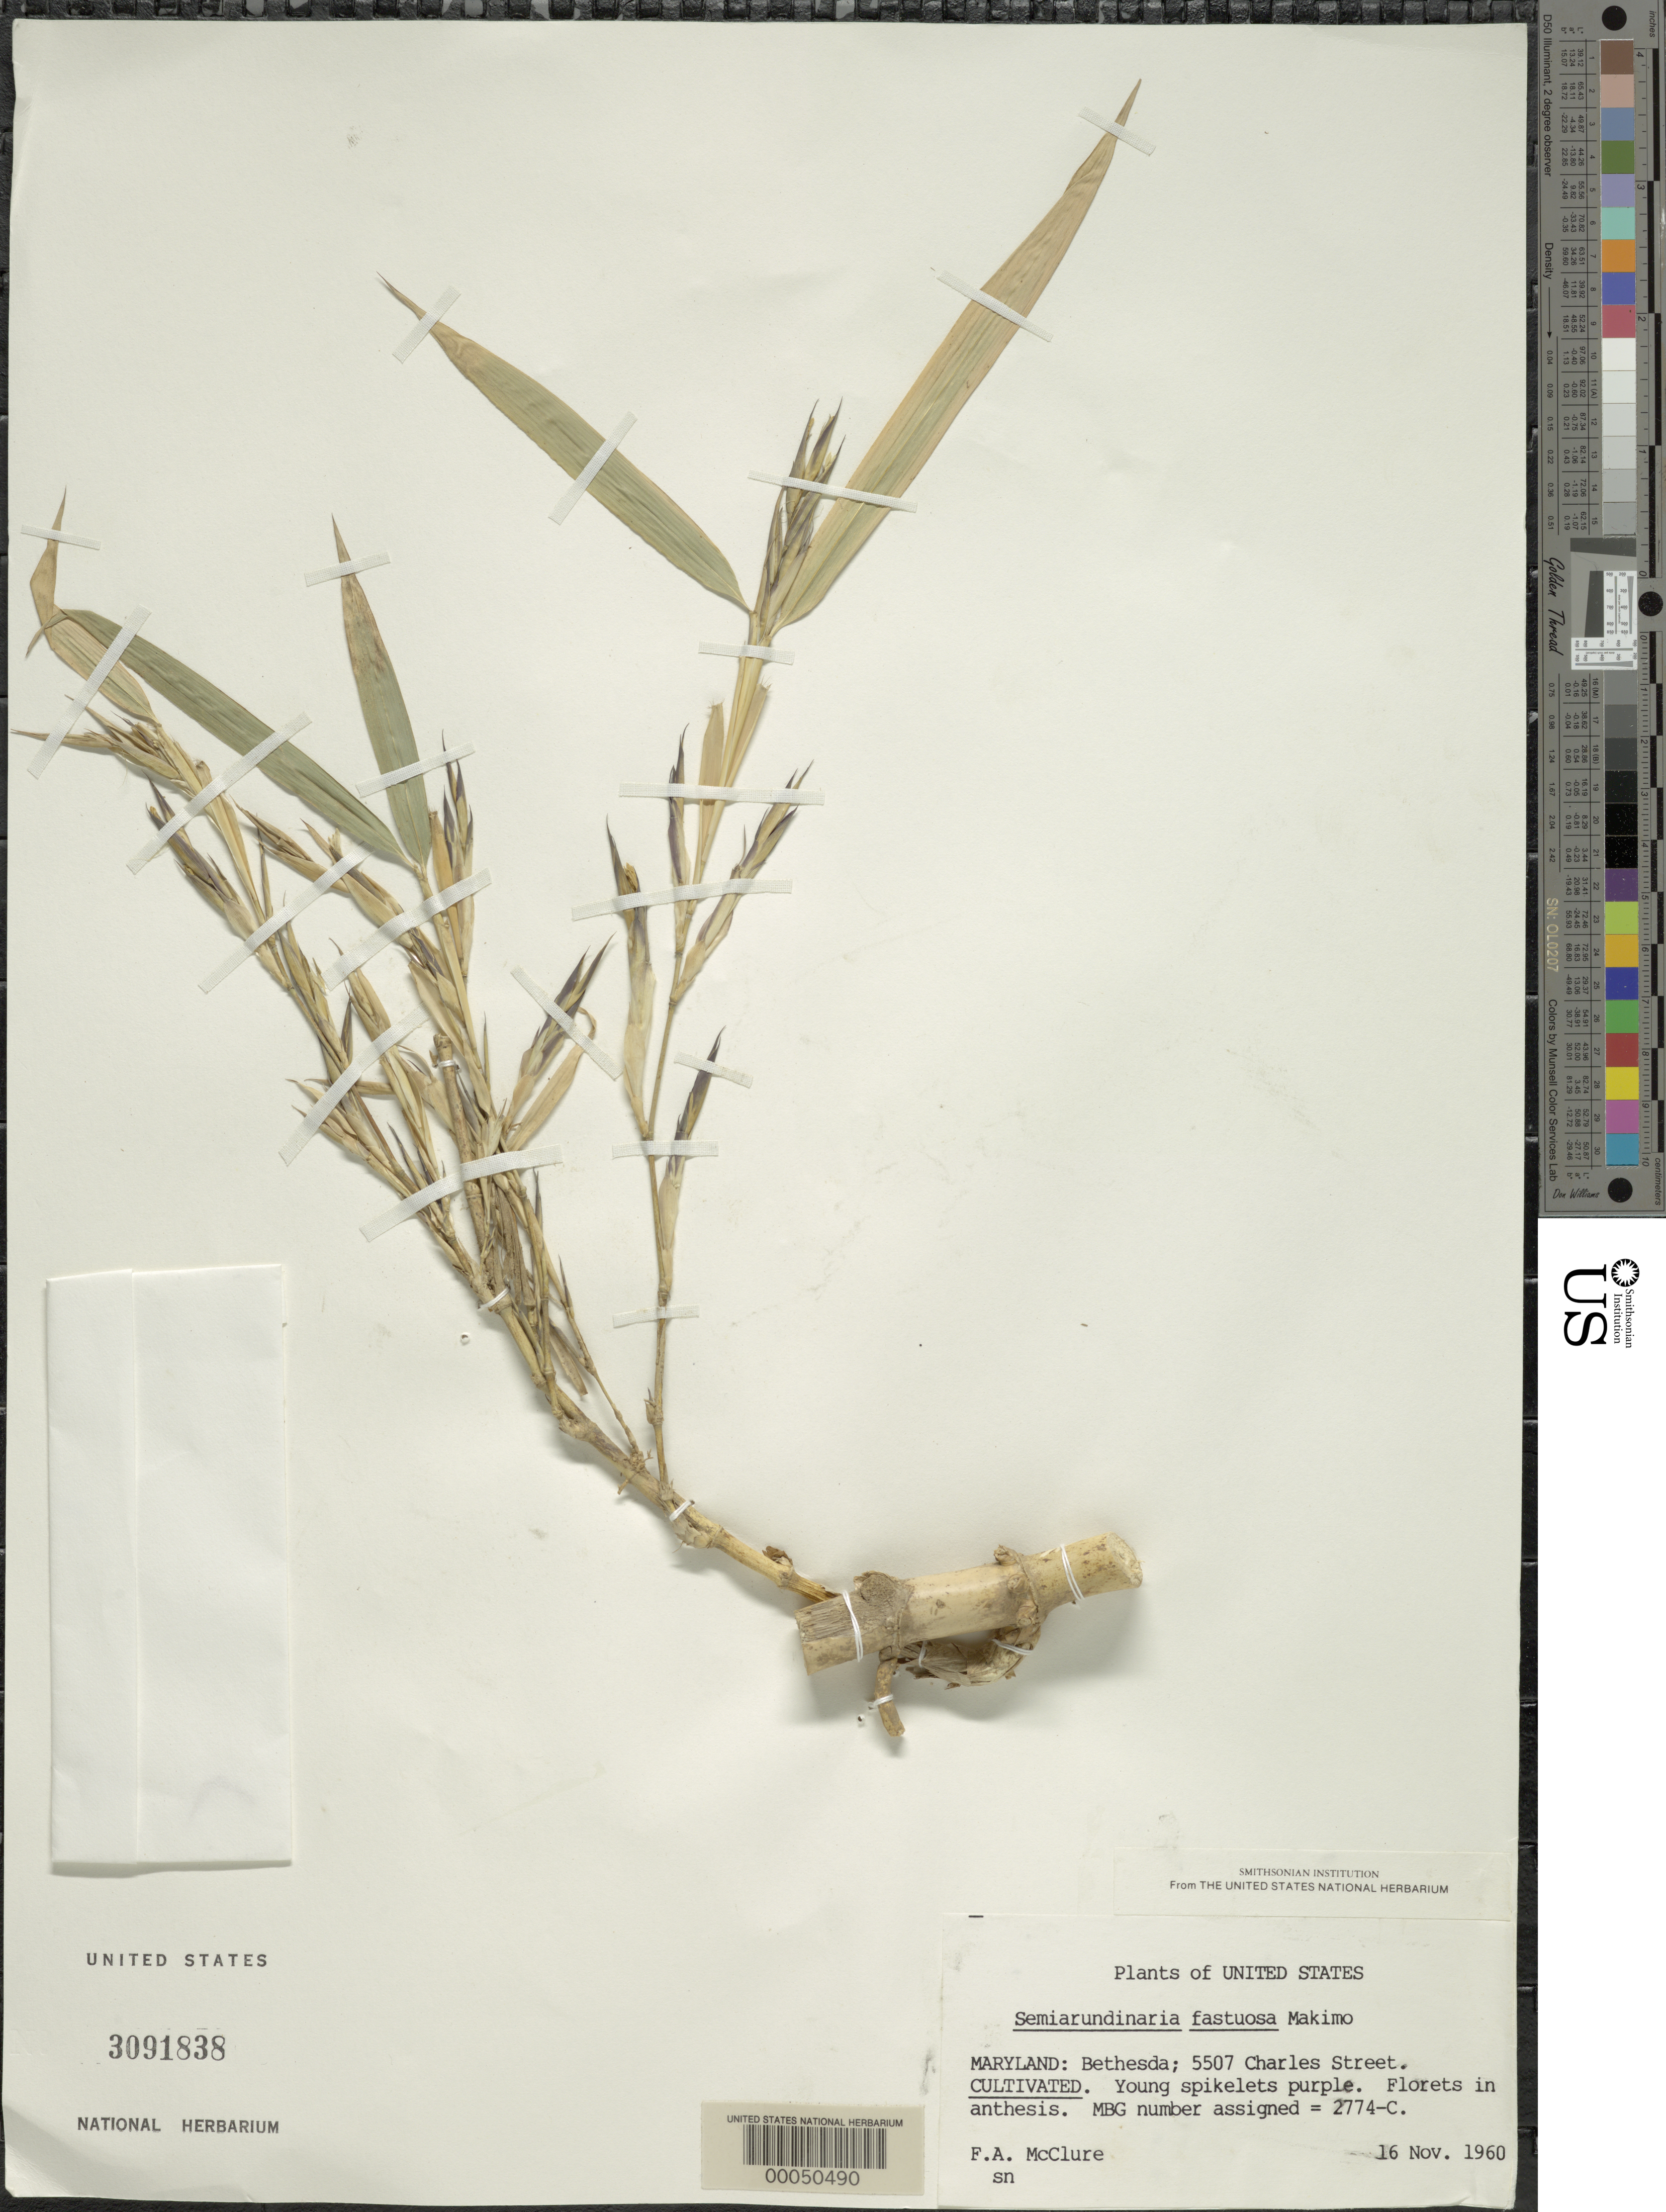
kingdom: Plantae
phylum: Tracheophyta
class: Liliopsida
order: Poales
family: Poaceae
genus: Semiarundinaria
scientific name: Semiarundinaria fastuosa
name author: Makino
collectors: F. A. McClure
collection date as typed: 16 Nov 1960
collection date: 1960-11-16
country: United States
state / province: Maryland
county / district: Montgomery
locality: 5507 Charles Street, Bethesda (McClure's garden)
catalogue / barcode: US 3091838